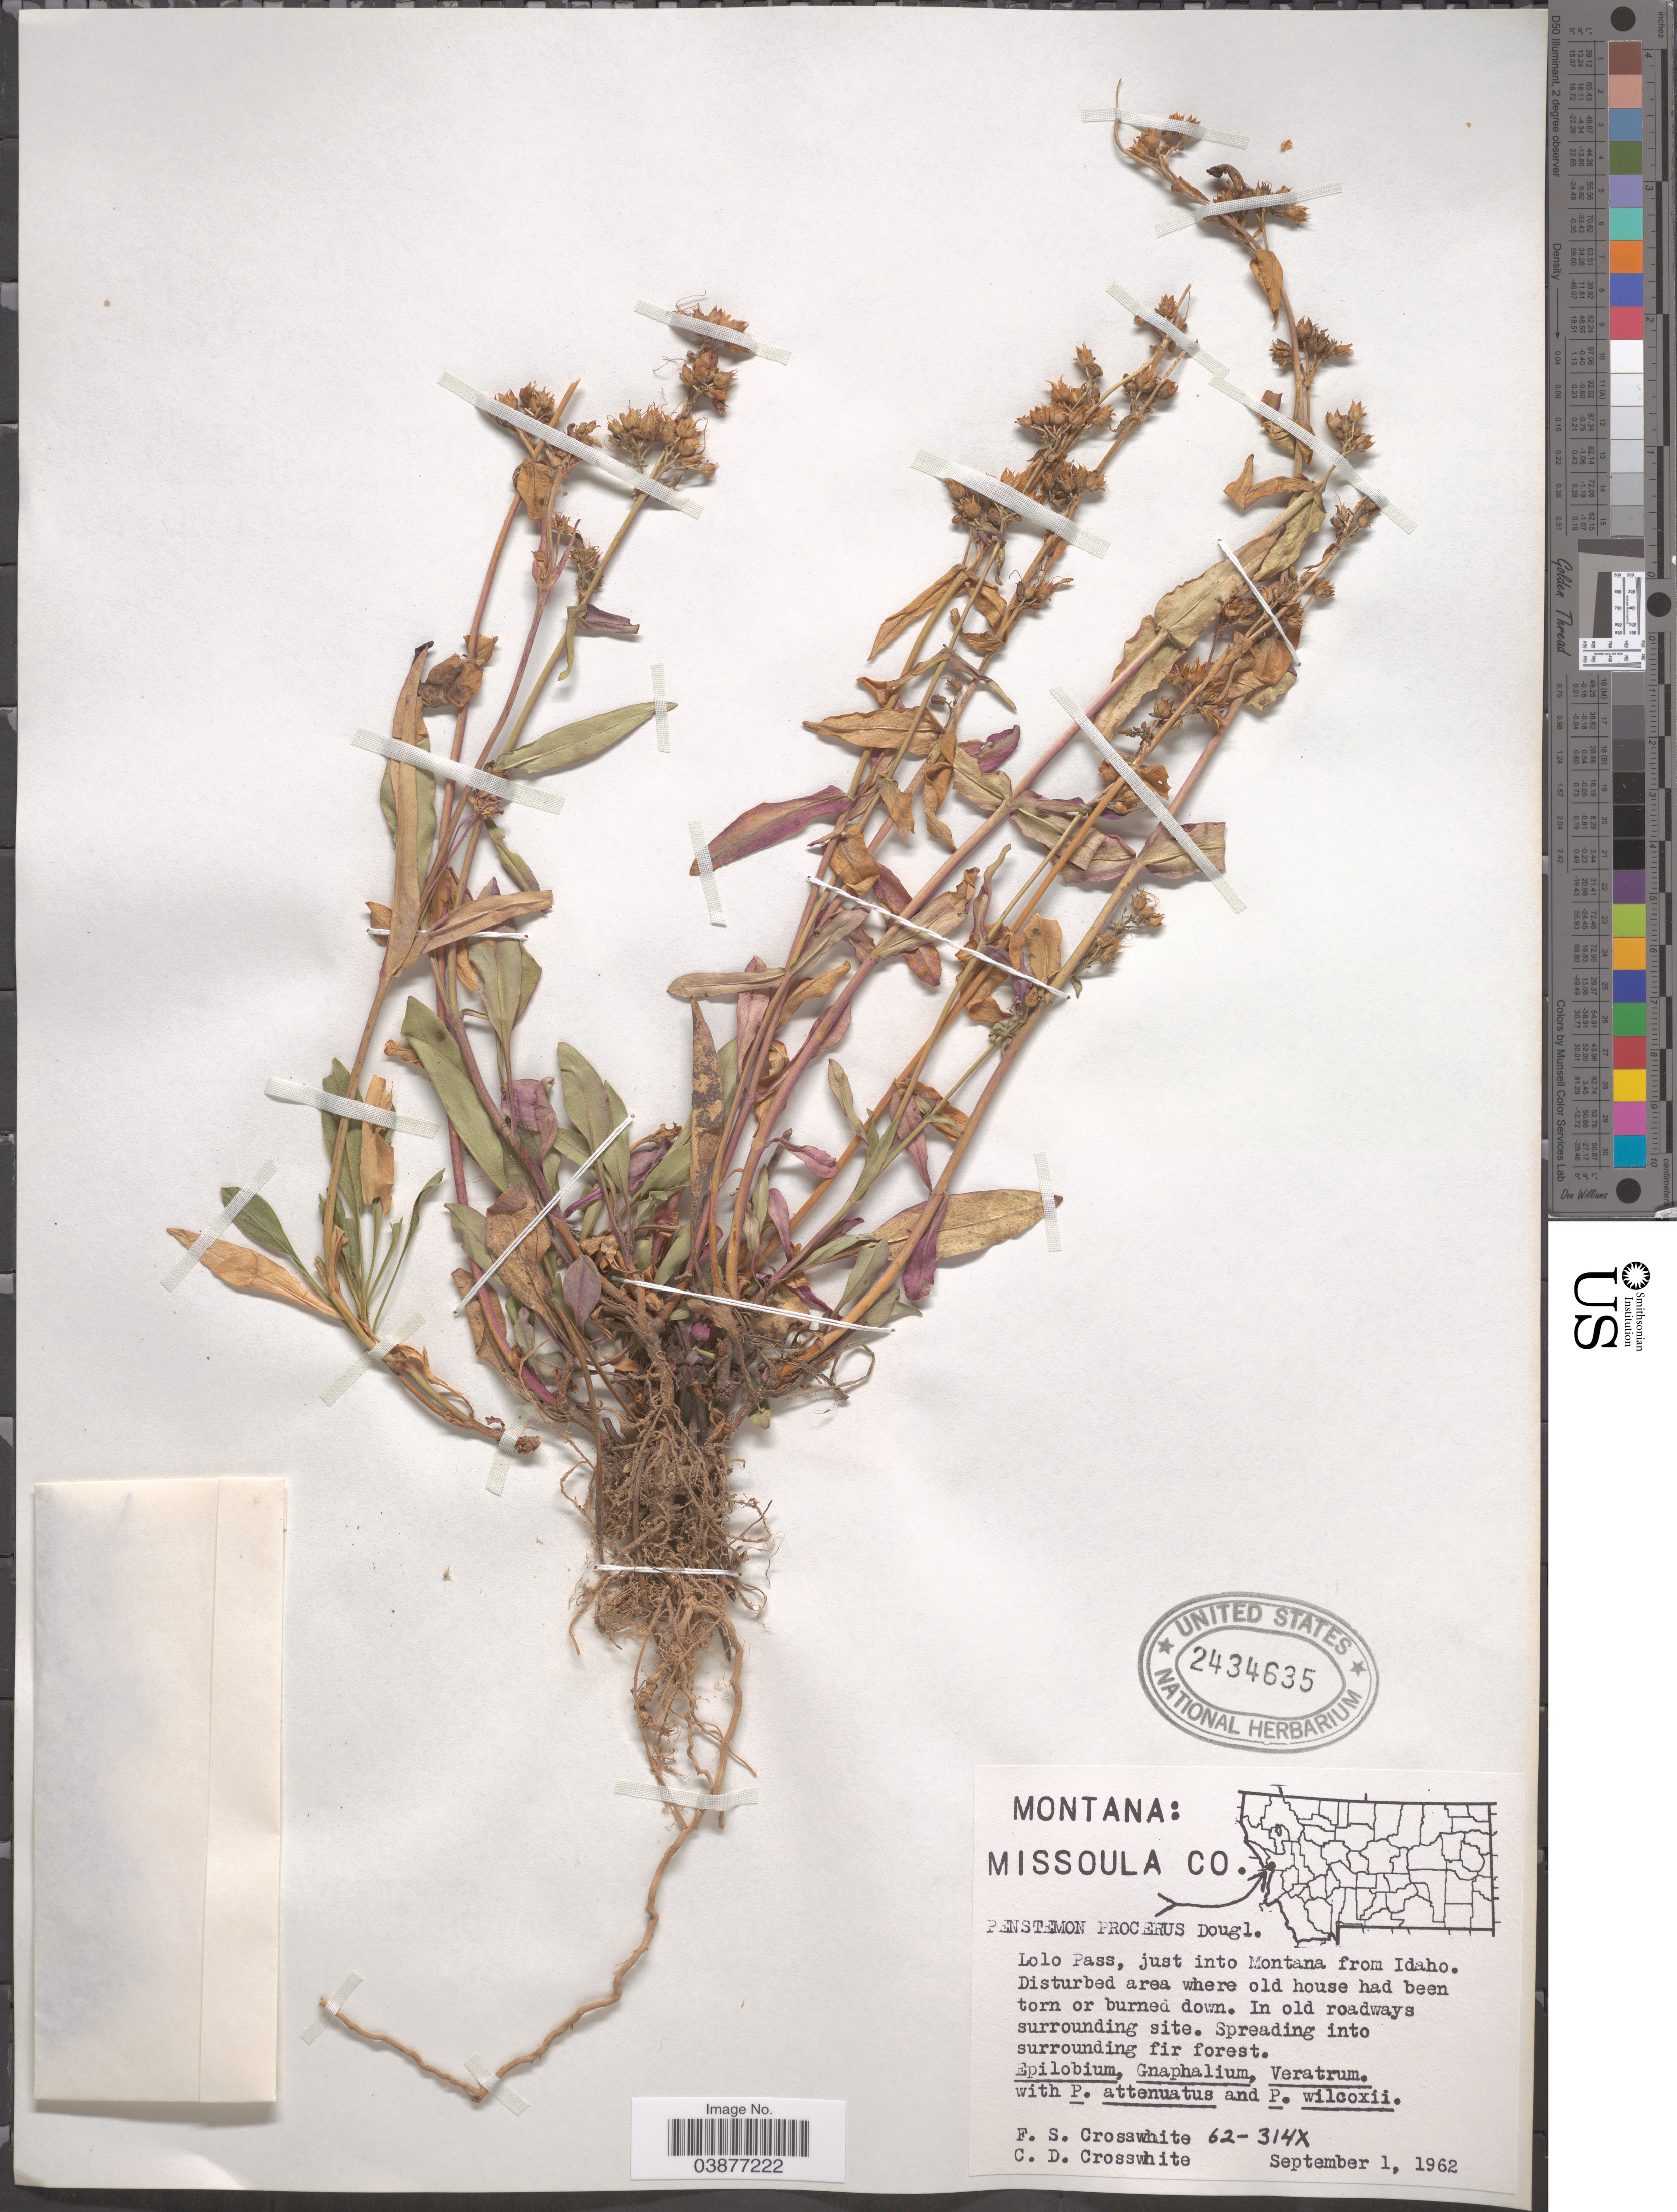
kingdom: Plantae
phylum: Tracheophyta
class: Magnoliopsida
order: Lamiales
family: Plantaginaceae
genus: Penstemon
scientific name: Penstemon procerus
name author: Douglas ex Graham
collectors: F. Crosswhite & C. Crosswhite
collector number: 62-314X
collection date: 1962-09-01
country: United States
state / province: Montana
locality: Missoula Co. Lolo Pass, just into Montana from Idaho. In old roadways surrounding site.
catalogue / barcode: US 2434635